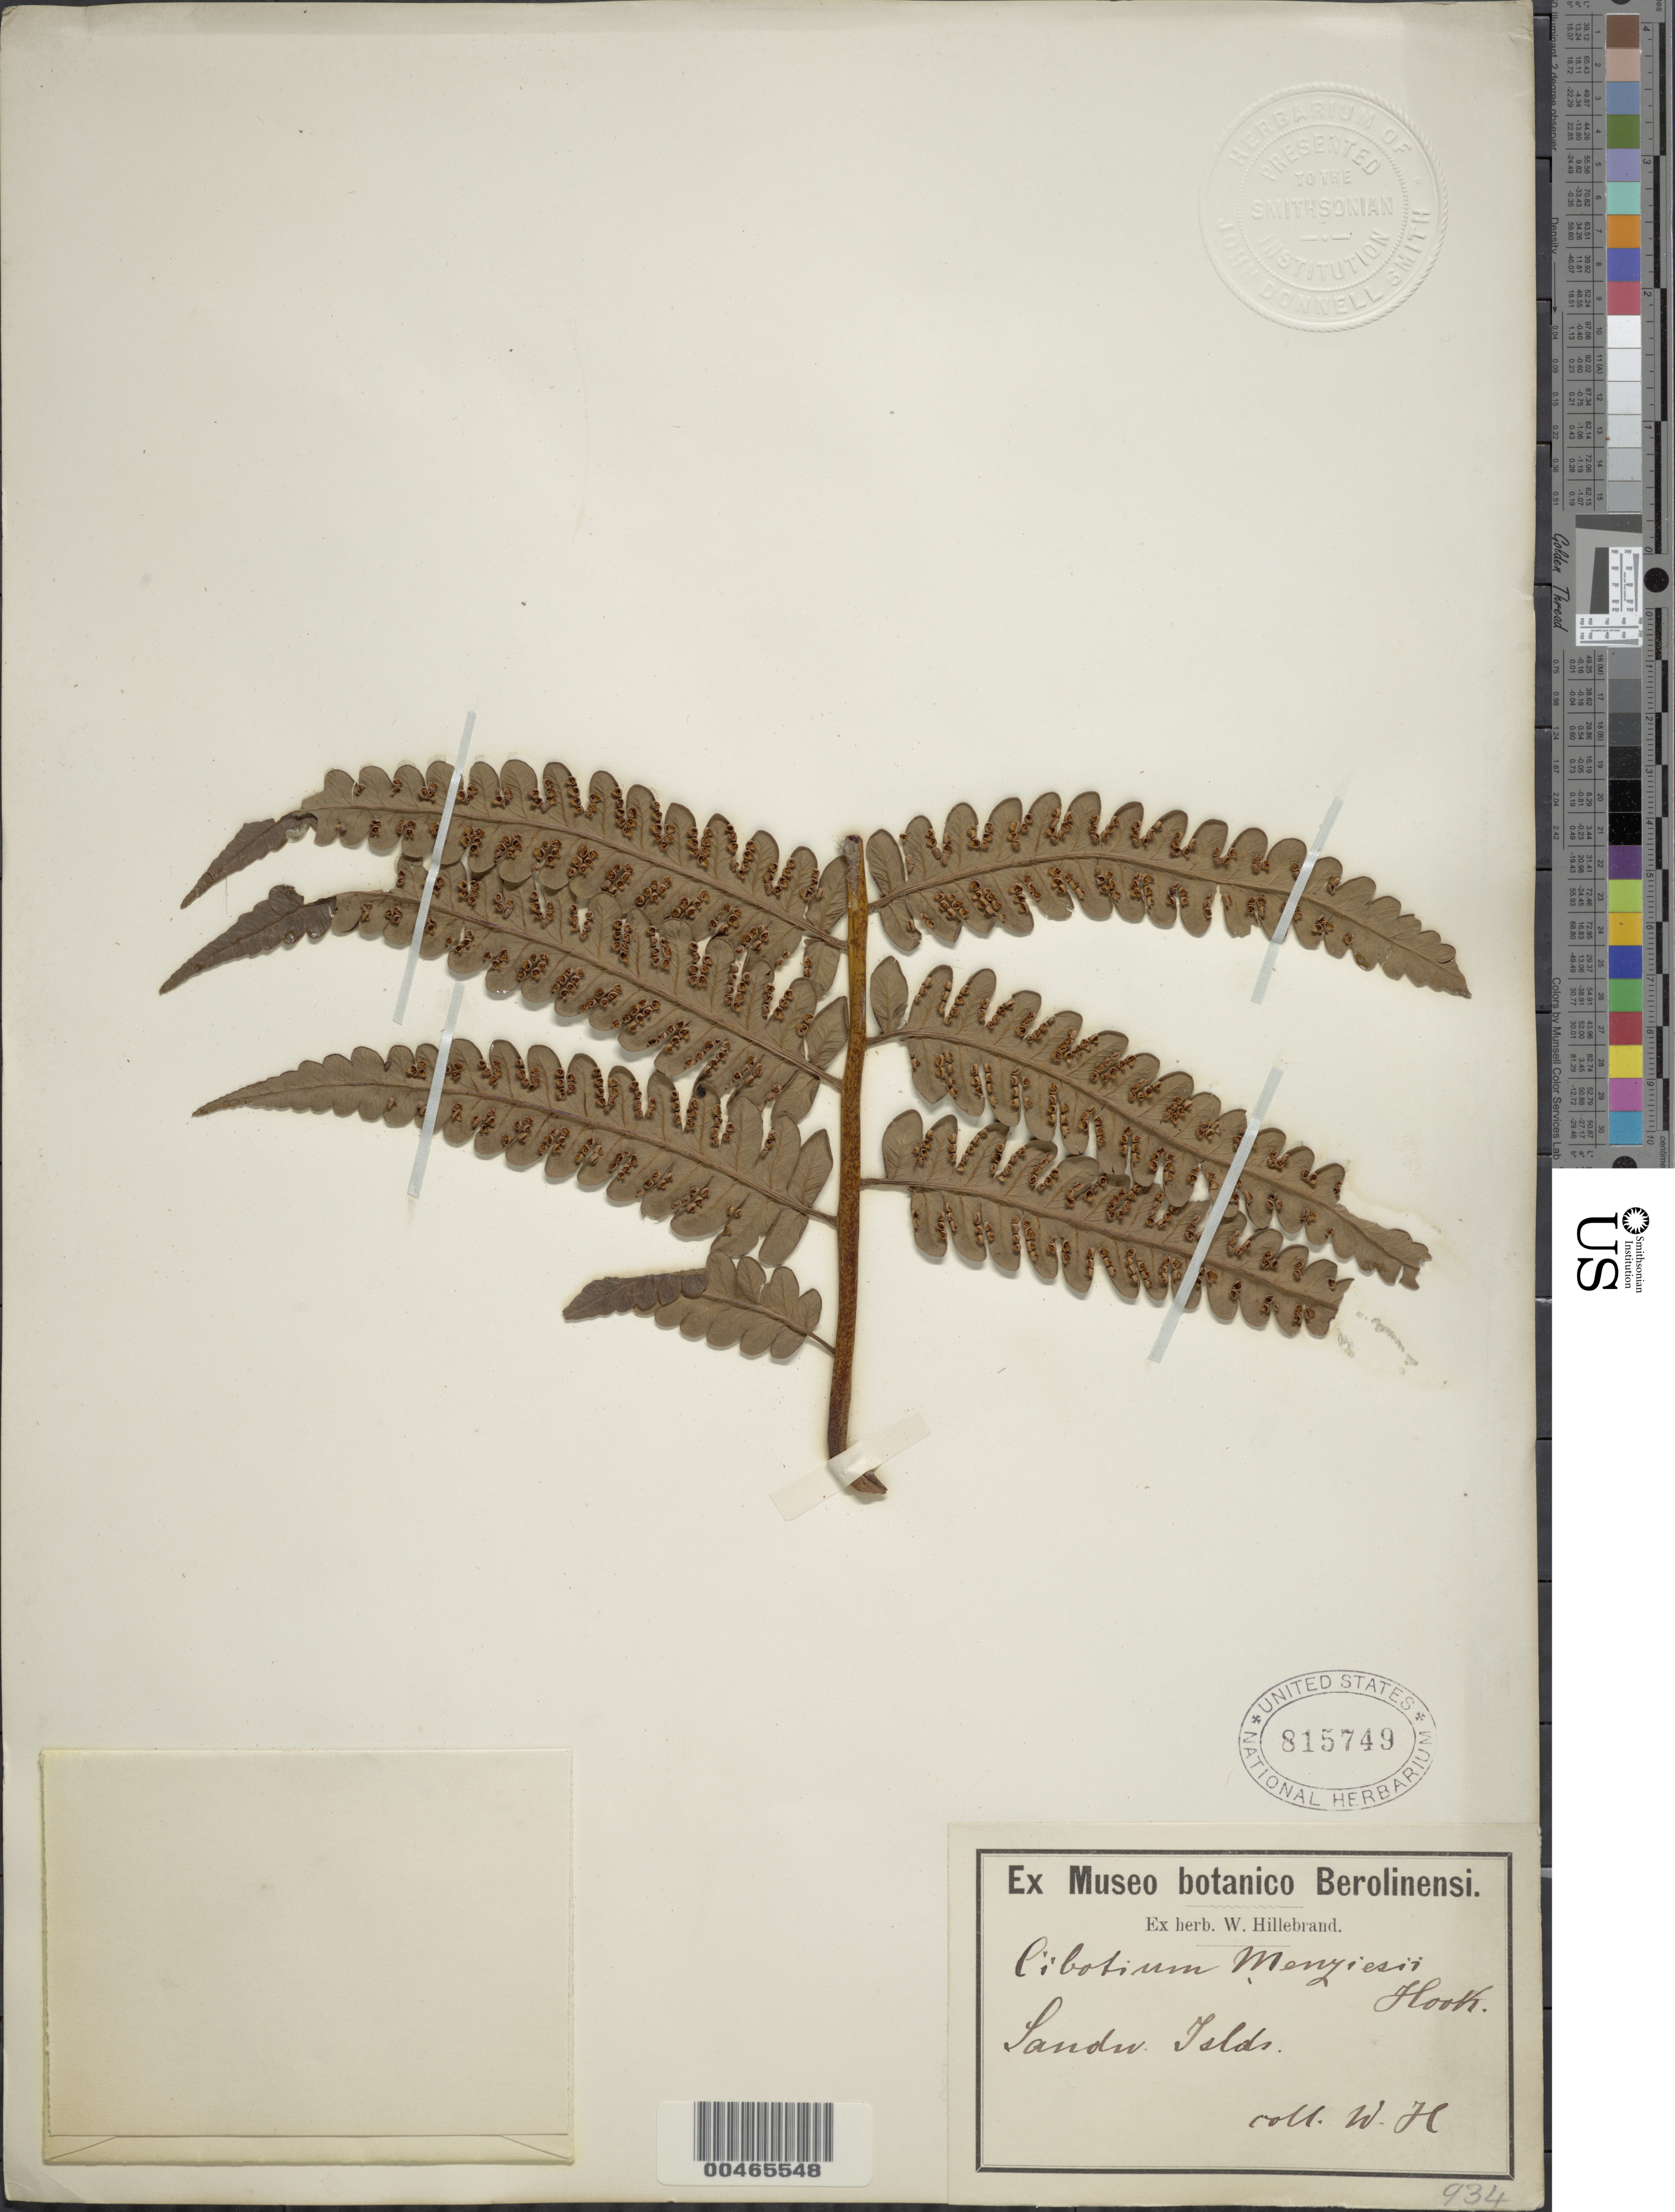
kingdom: Plantae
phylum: Tracheophyta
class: Polypodiopsida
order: Cyatheales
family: Cibotiaceae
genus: Cibotium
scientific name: Cibotium menziesii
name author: Hook.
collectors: W. Hillebrand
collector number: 934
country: United States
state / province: Hawaii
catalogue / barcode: US 815749